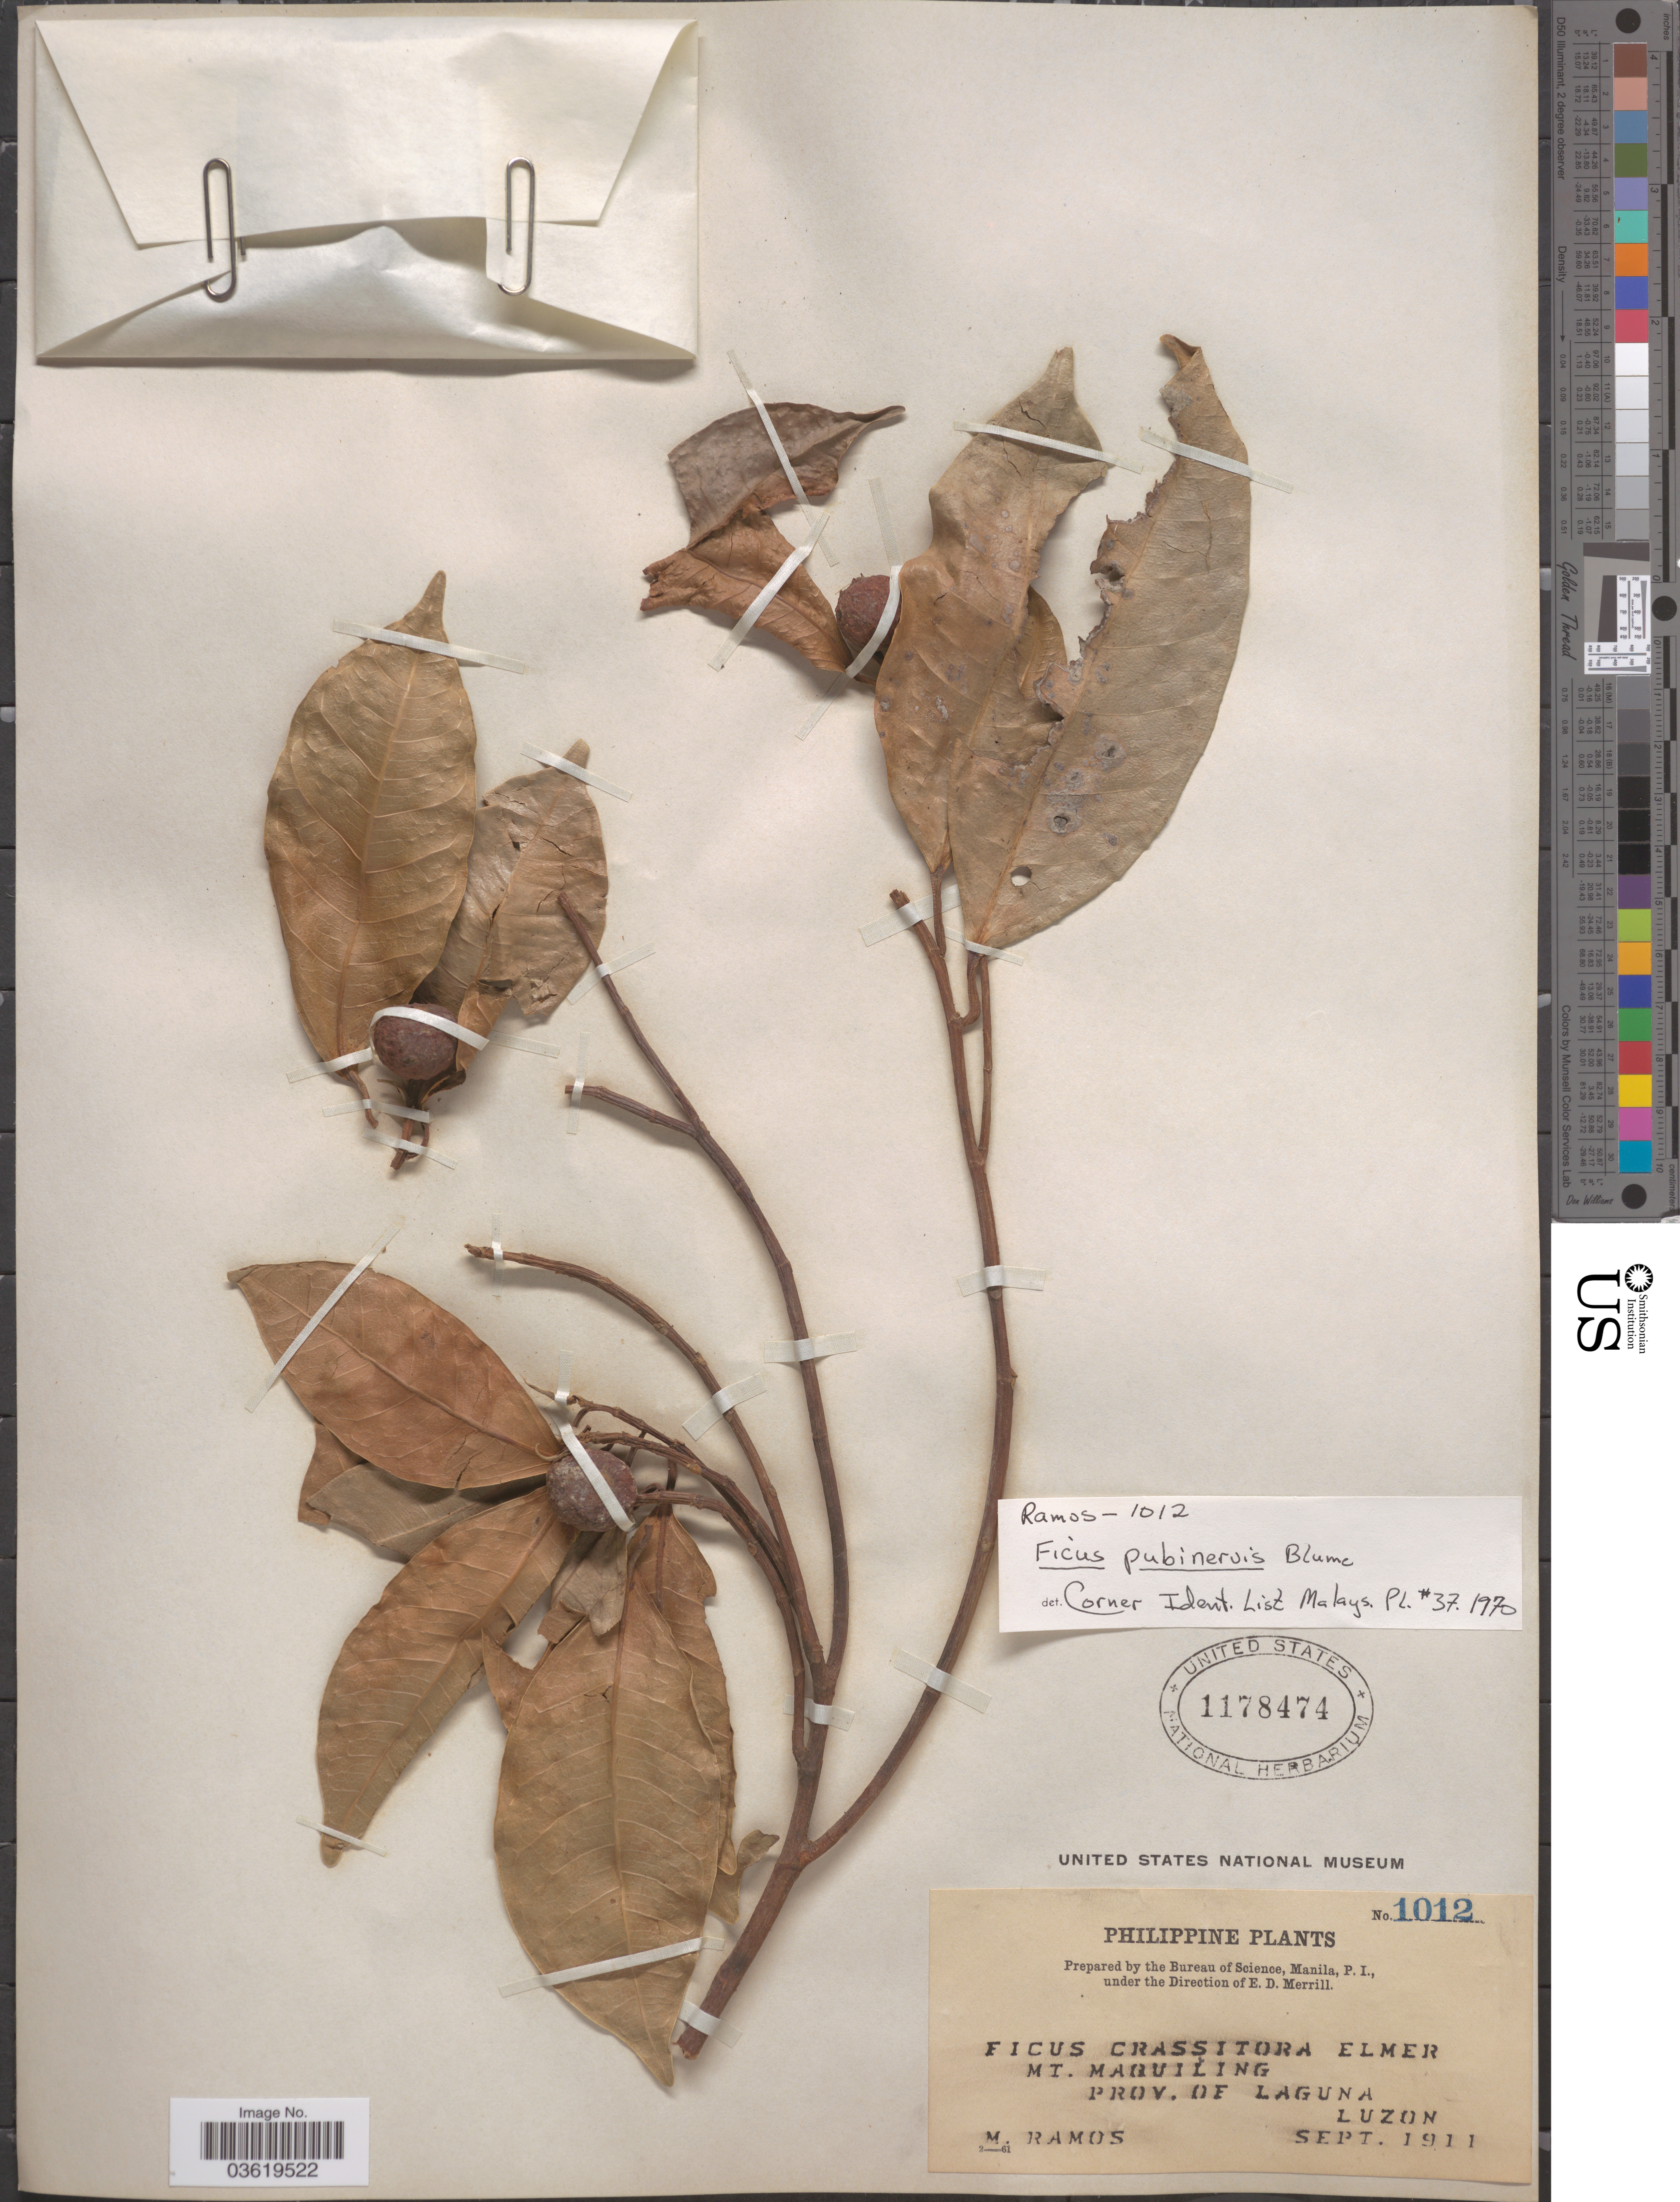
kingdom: Plantae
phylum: Tracheophyta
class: Magnoliopsida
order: Rosales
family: Moraceae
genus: Ficus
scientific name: Ficus pubinervis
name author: Blume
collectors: M. Ramos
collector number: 1012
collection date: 1911-09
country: Philippines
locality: Mt. Maquiling. Prov. of Laguna. Luzon.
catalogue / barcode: US 1178474